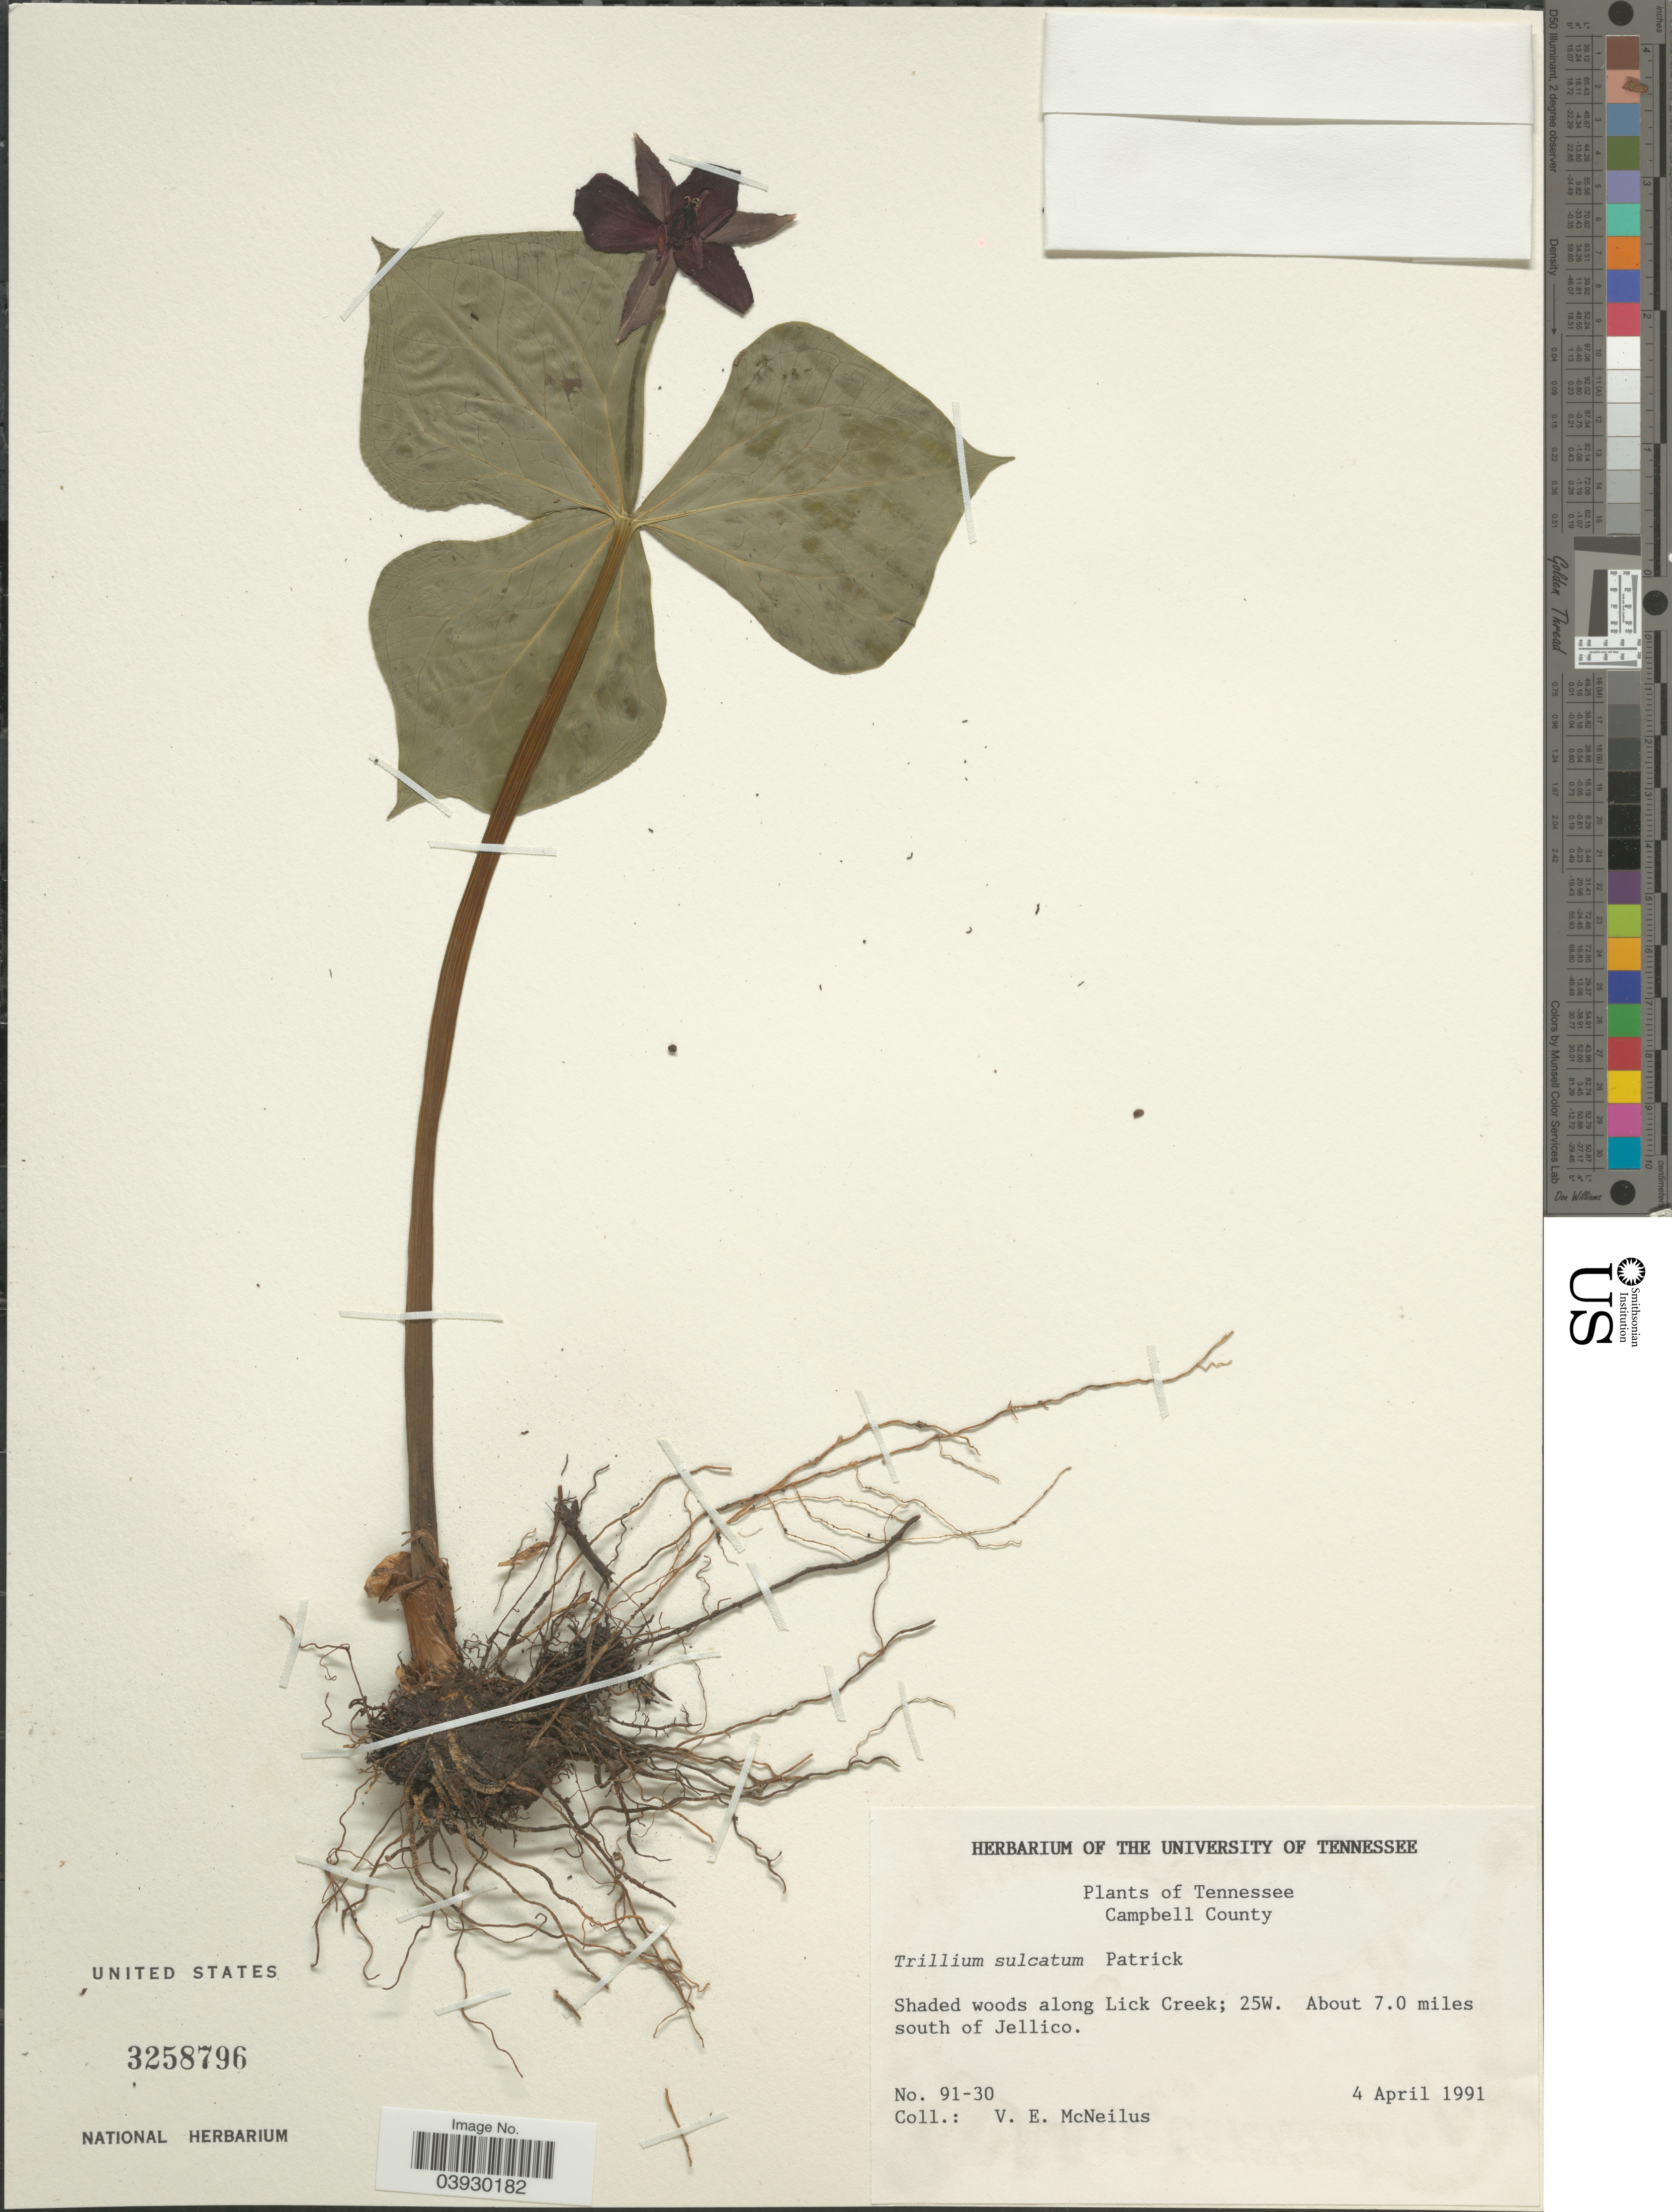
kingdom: Plantae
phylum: Tracheophyta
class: Liliopsida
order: Liliales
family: Melanthiaceae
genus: Trillium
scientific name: Trillium sulcatum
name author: T.S. Patrick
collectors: V. Mcneilus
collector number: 91-30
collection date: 1991-04-04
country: United States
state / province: Tennessee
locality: Campbell County. Shaded woods along Lick Creek; 25W. About 7.0 miles south of Jellico.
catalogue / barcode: US 3258796